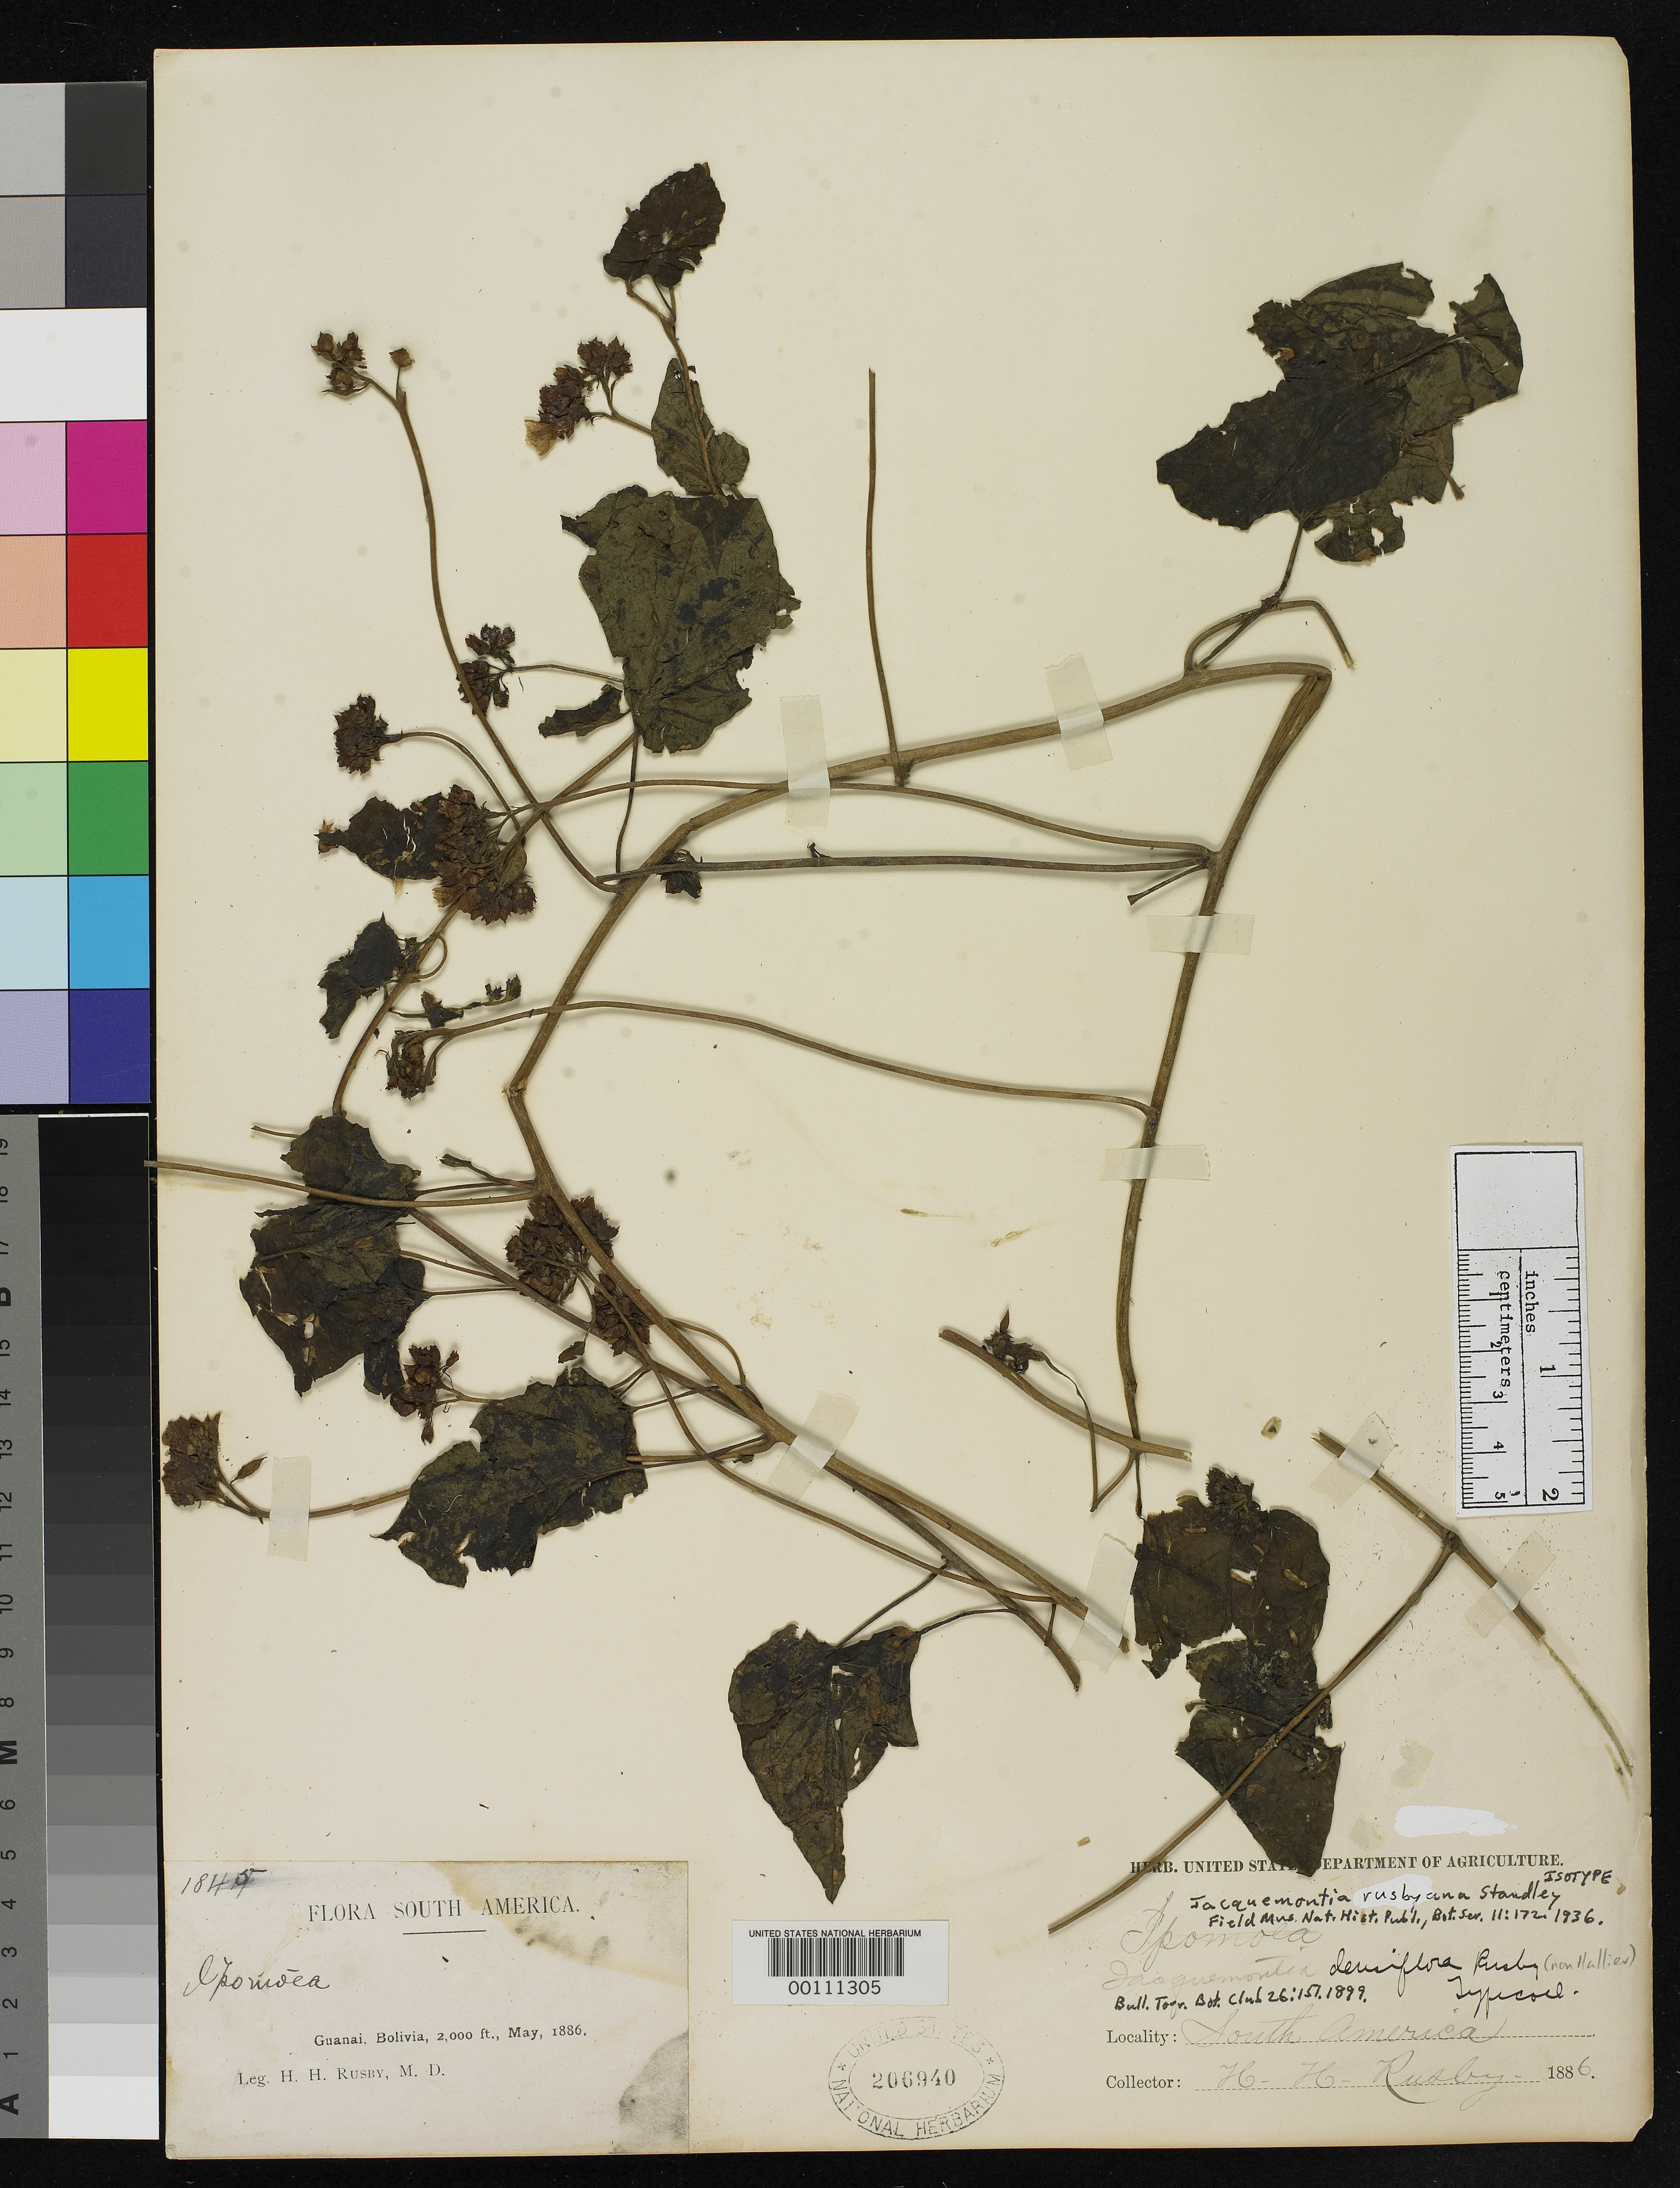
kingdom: Plantae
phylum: Tracheophyta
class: Magnoliopsida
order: Solanales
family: Convolvulaceae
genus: Jacquemontia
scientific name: Jacquemontia densiflora Rusby, nom. illeg.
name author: Rusby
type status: Isotype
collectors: H. H. Rusby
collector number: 1845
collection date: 1886-05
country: Bolivia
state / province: La Páz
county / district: Larecaja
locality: Guanay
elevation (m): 610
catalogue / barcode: US 206940